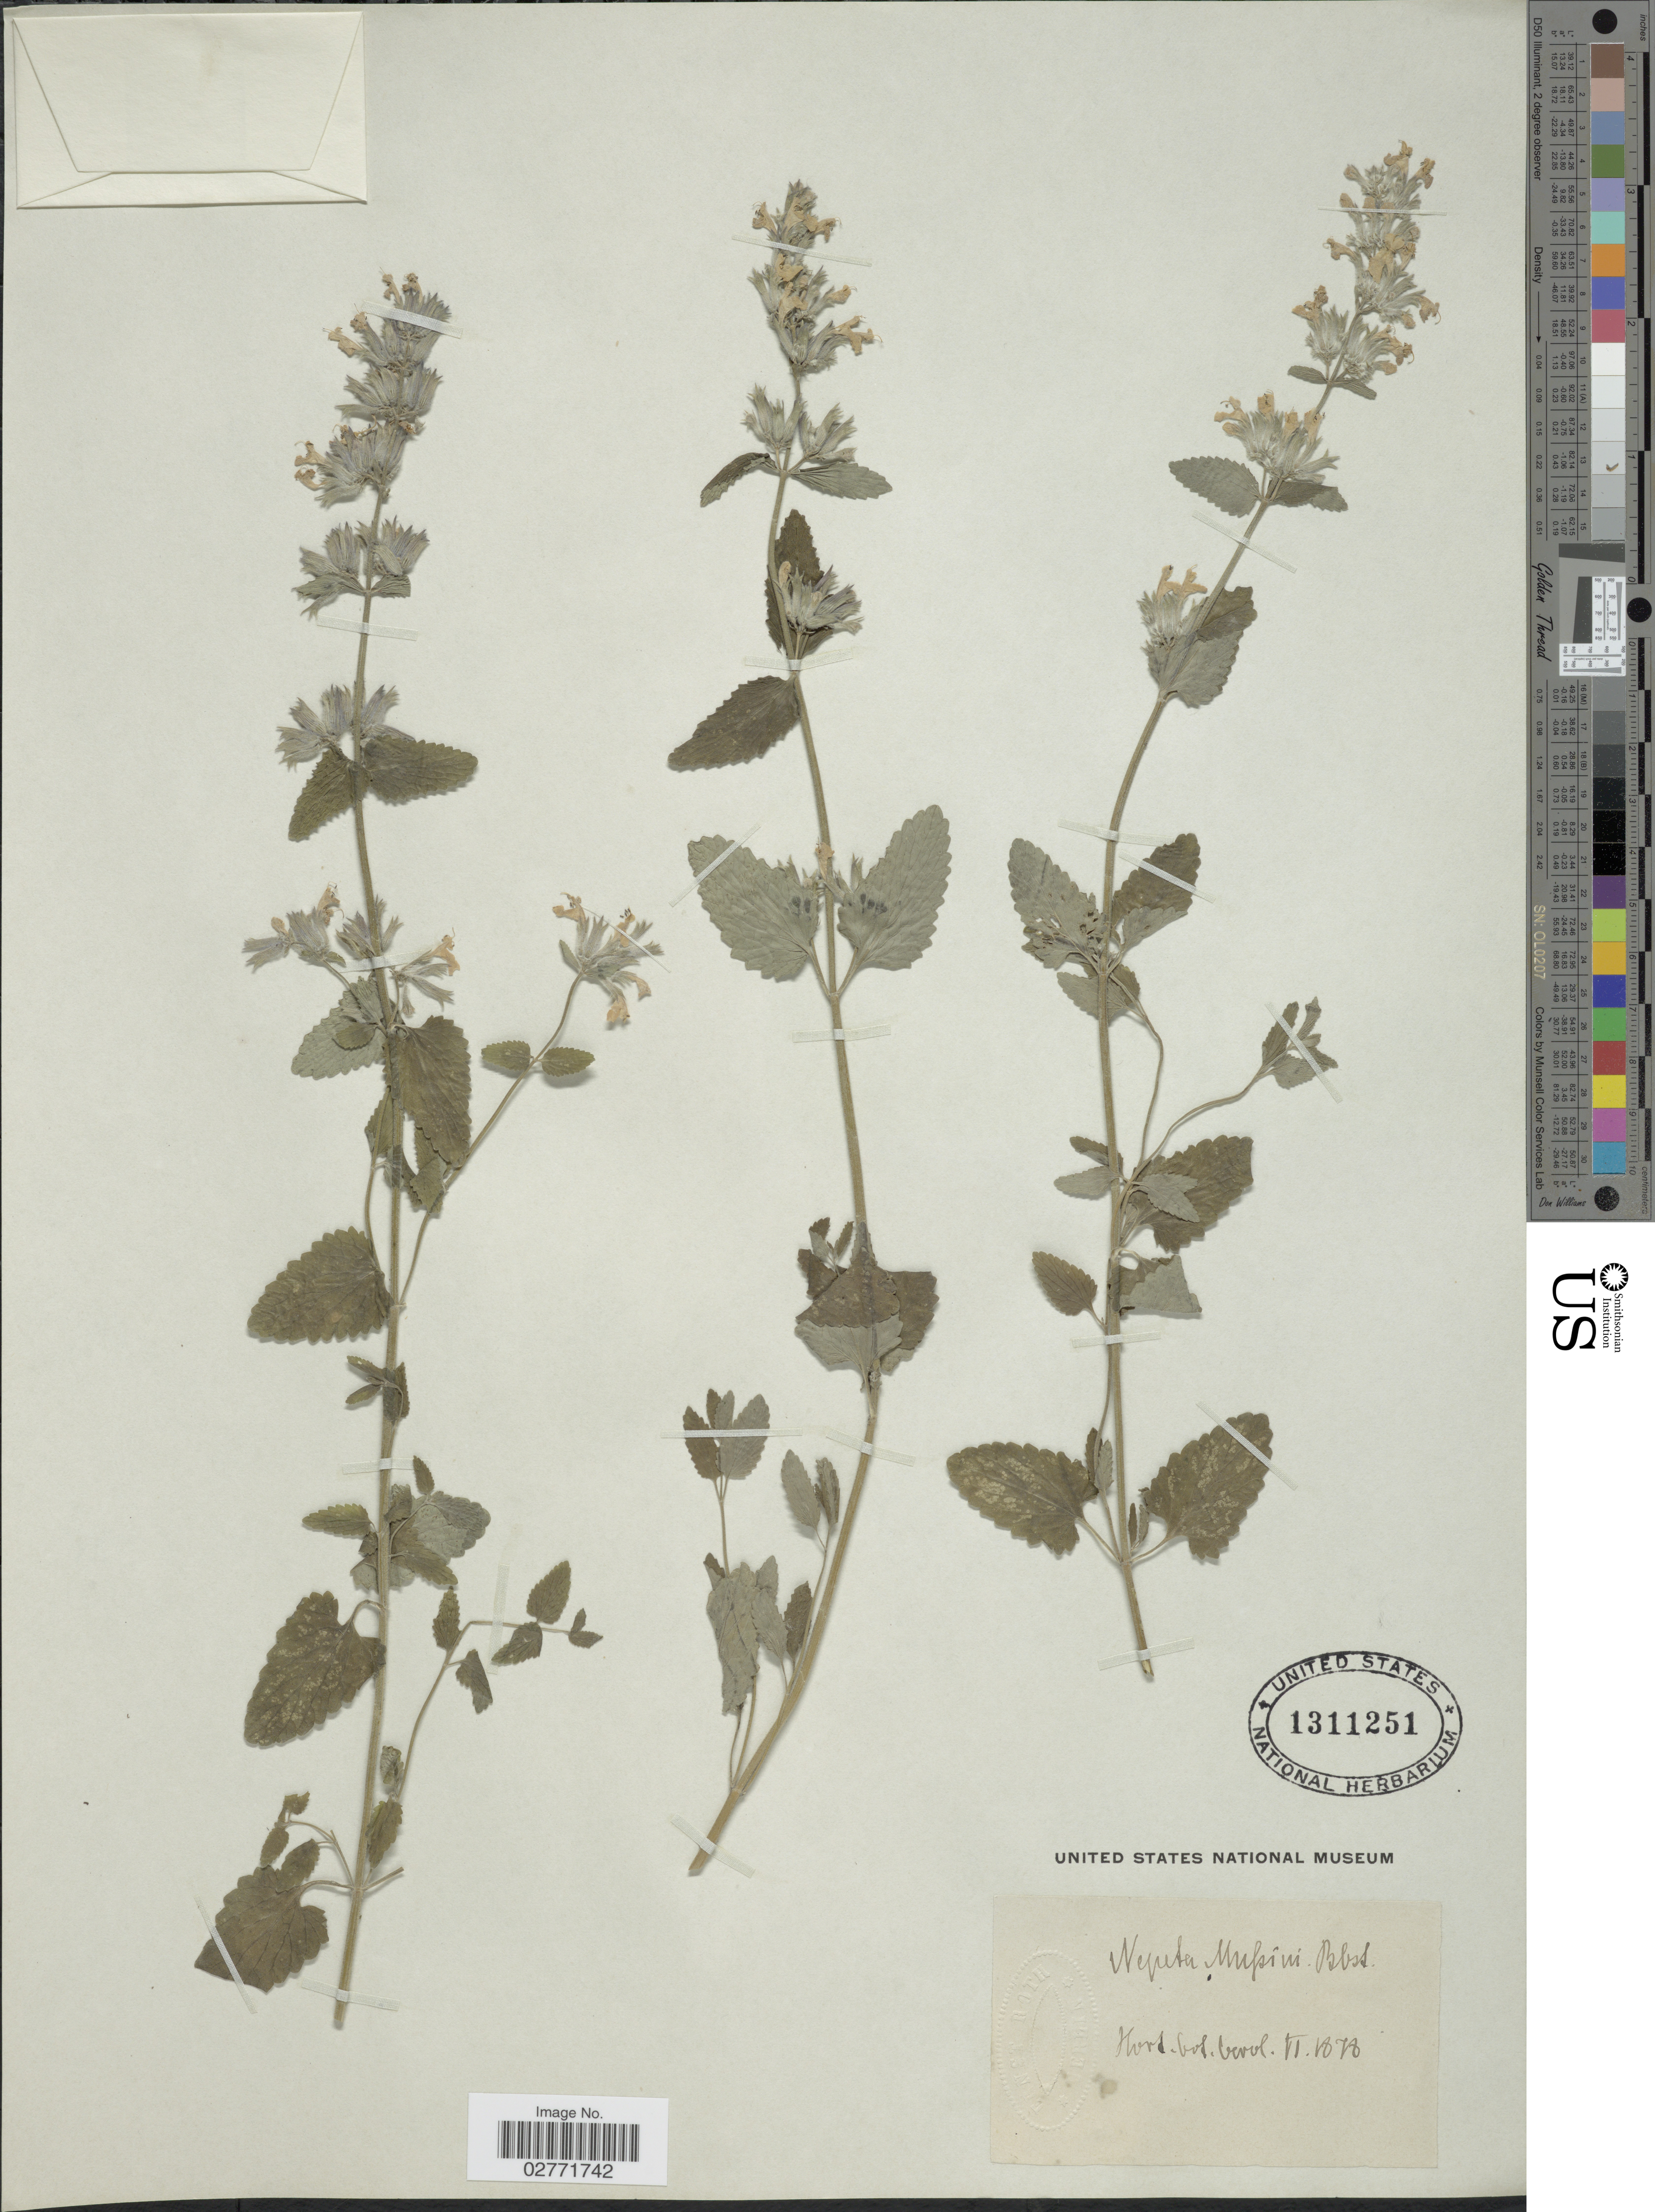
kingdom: Plantae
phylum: Tracheophyta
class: Magnoliopsida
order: Lamiales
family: Lamiaceae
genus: Nepeta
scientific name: Nepeta mussinii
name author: Spreng. ex Henckel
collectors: Hort. Bot. Berol.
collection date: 1878-06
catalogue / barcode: US 1311251